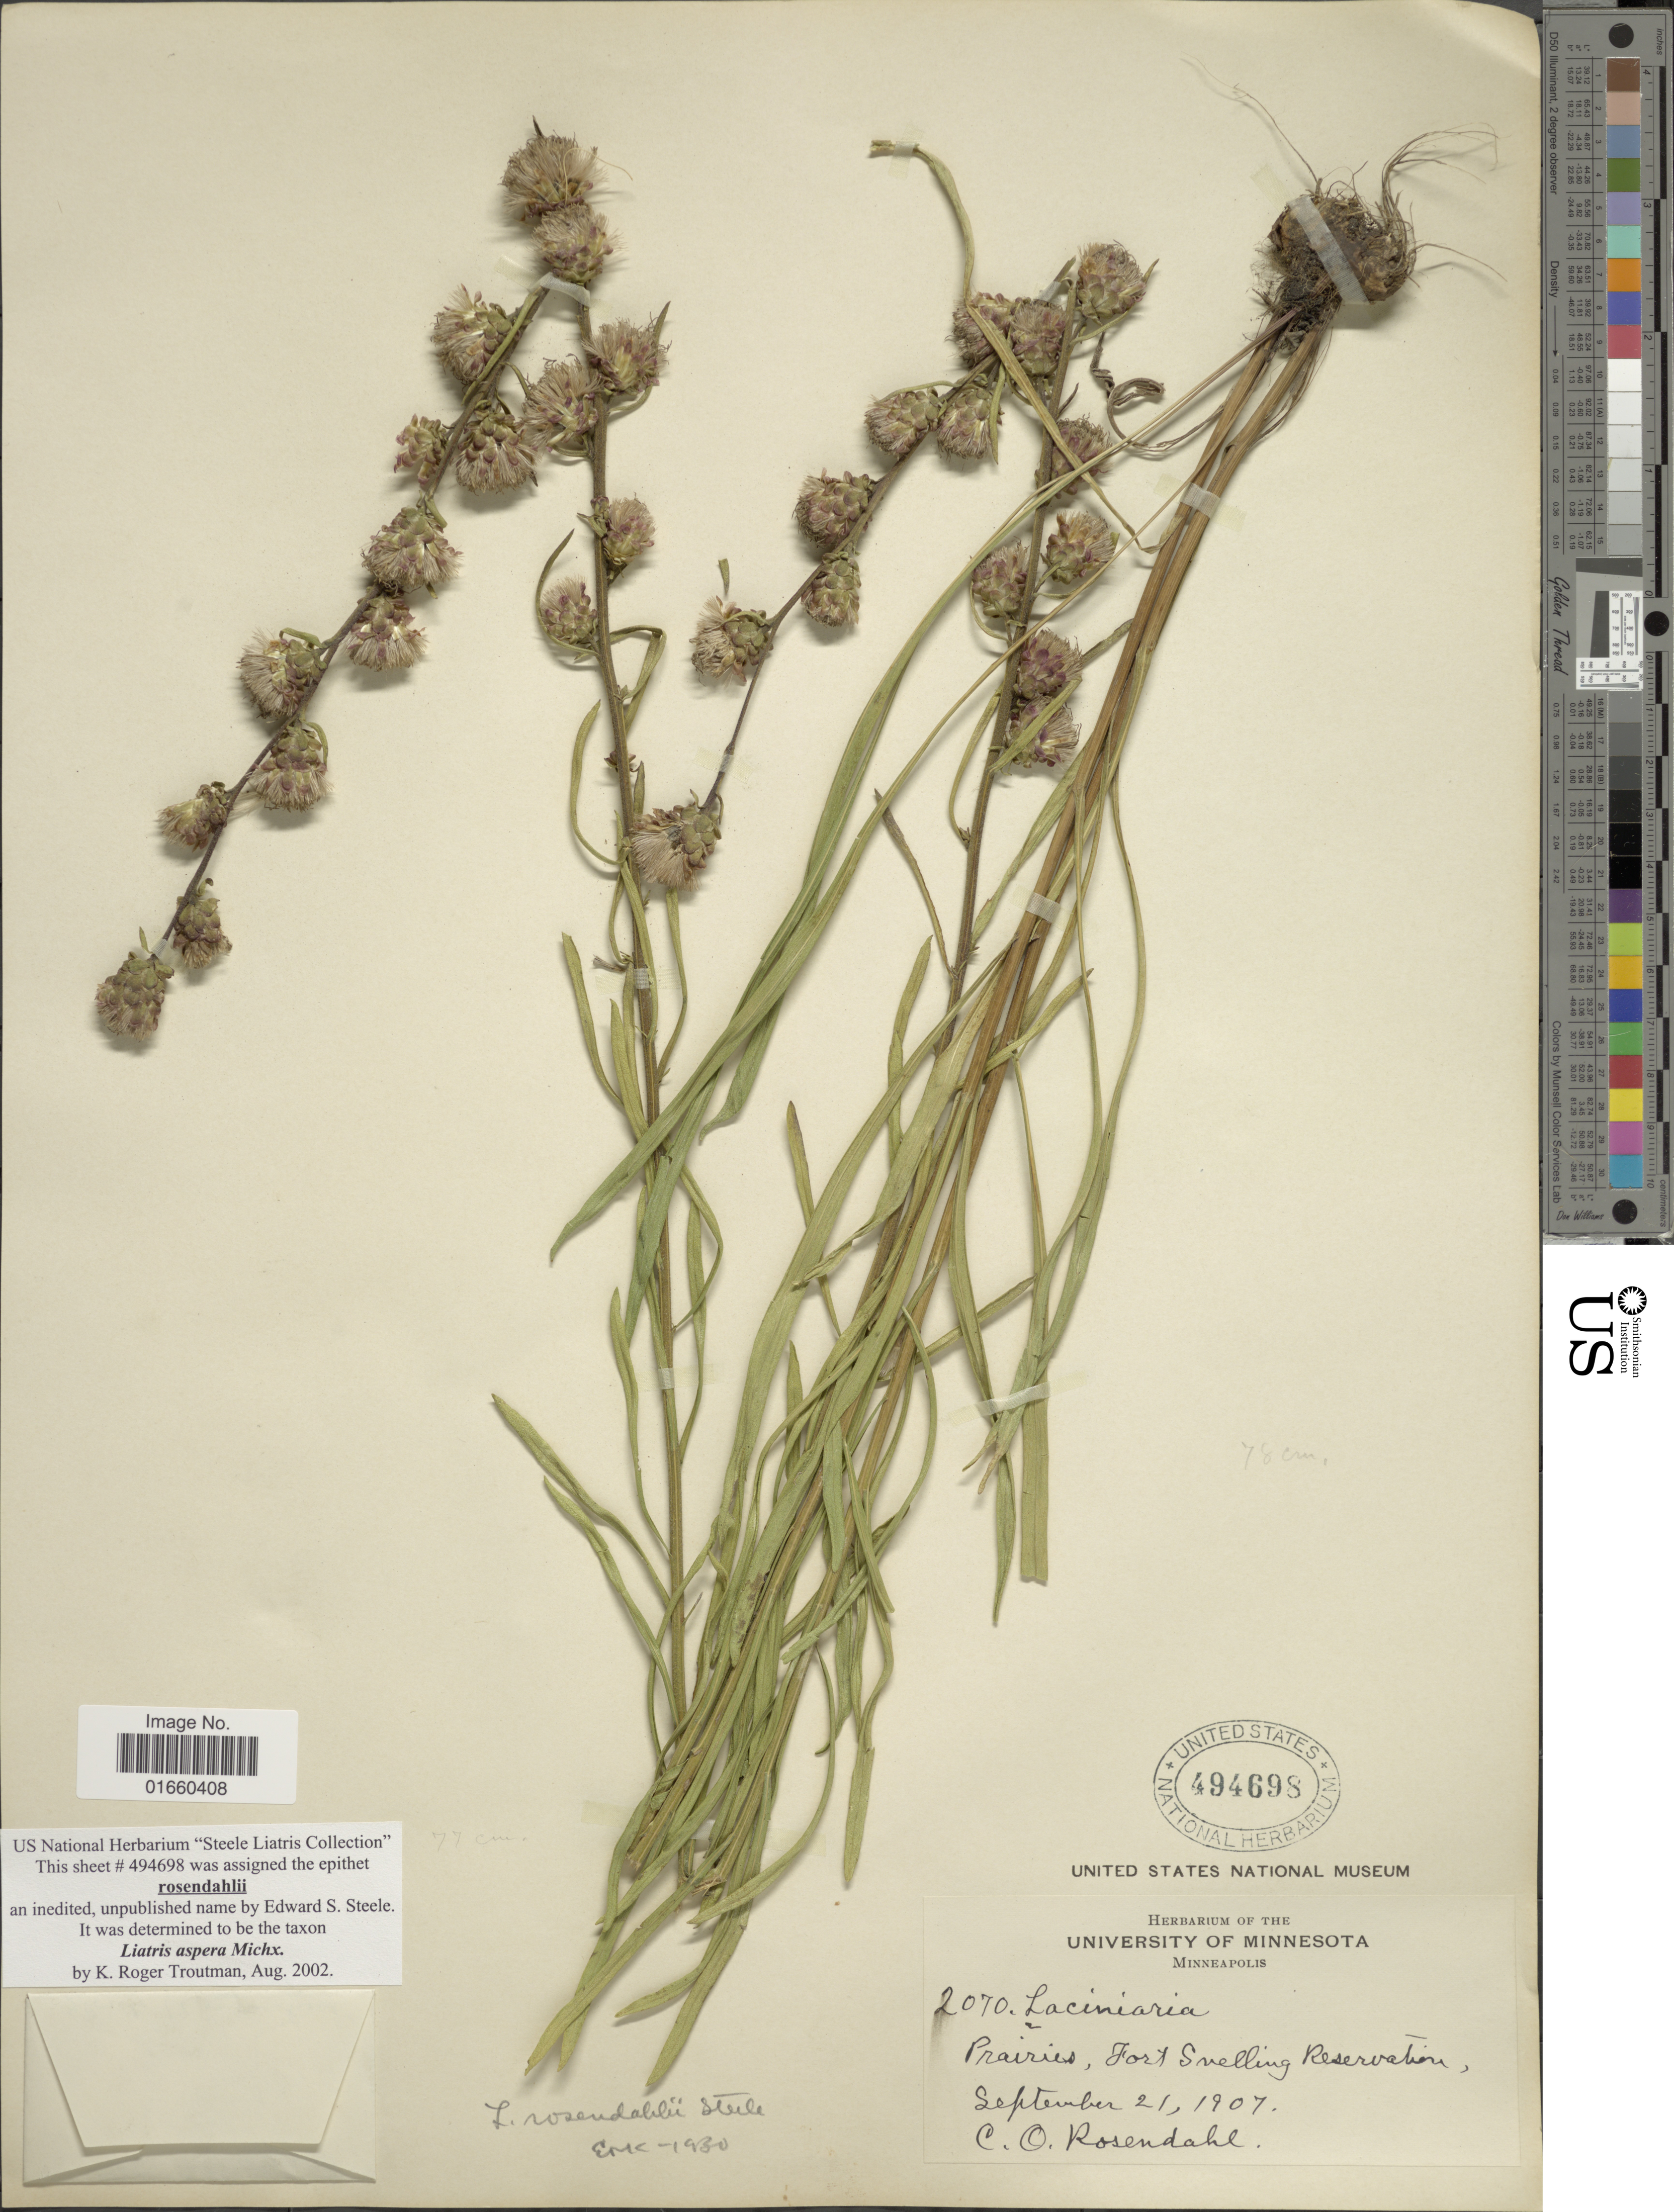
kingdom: Plantae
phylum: Tracheophyta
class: Magnoliopsida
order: Asterales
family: Asteraceae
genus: Liatris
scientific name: Liatris aspera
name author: Michx.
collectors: C. O. Rosendahl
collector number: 2070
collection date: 1907-09-21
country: United States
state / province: Minnesota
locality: Prairies, Fort Snelling Reservation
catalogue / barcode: US 494698